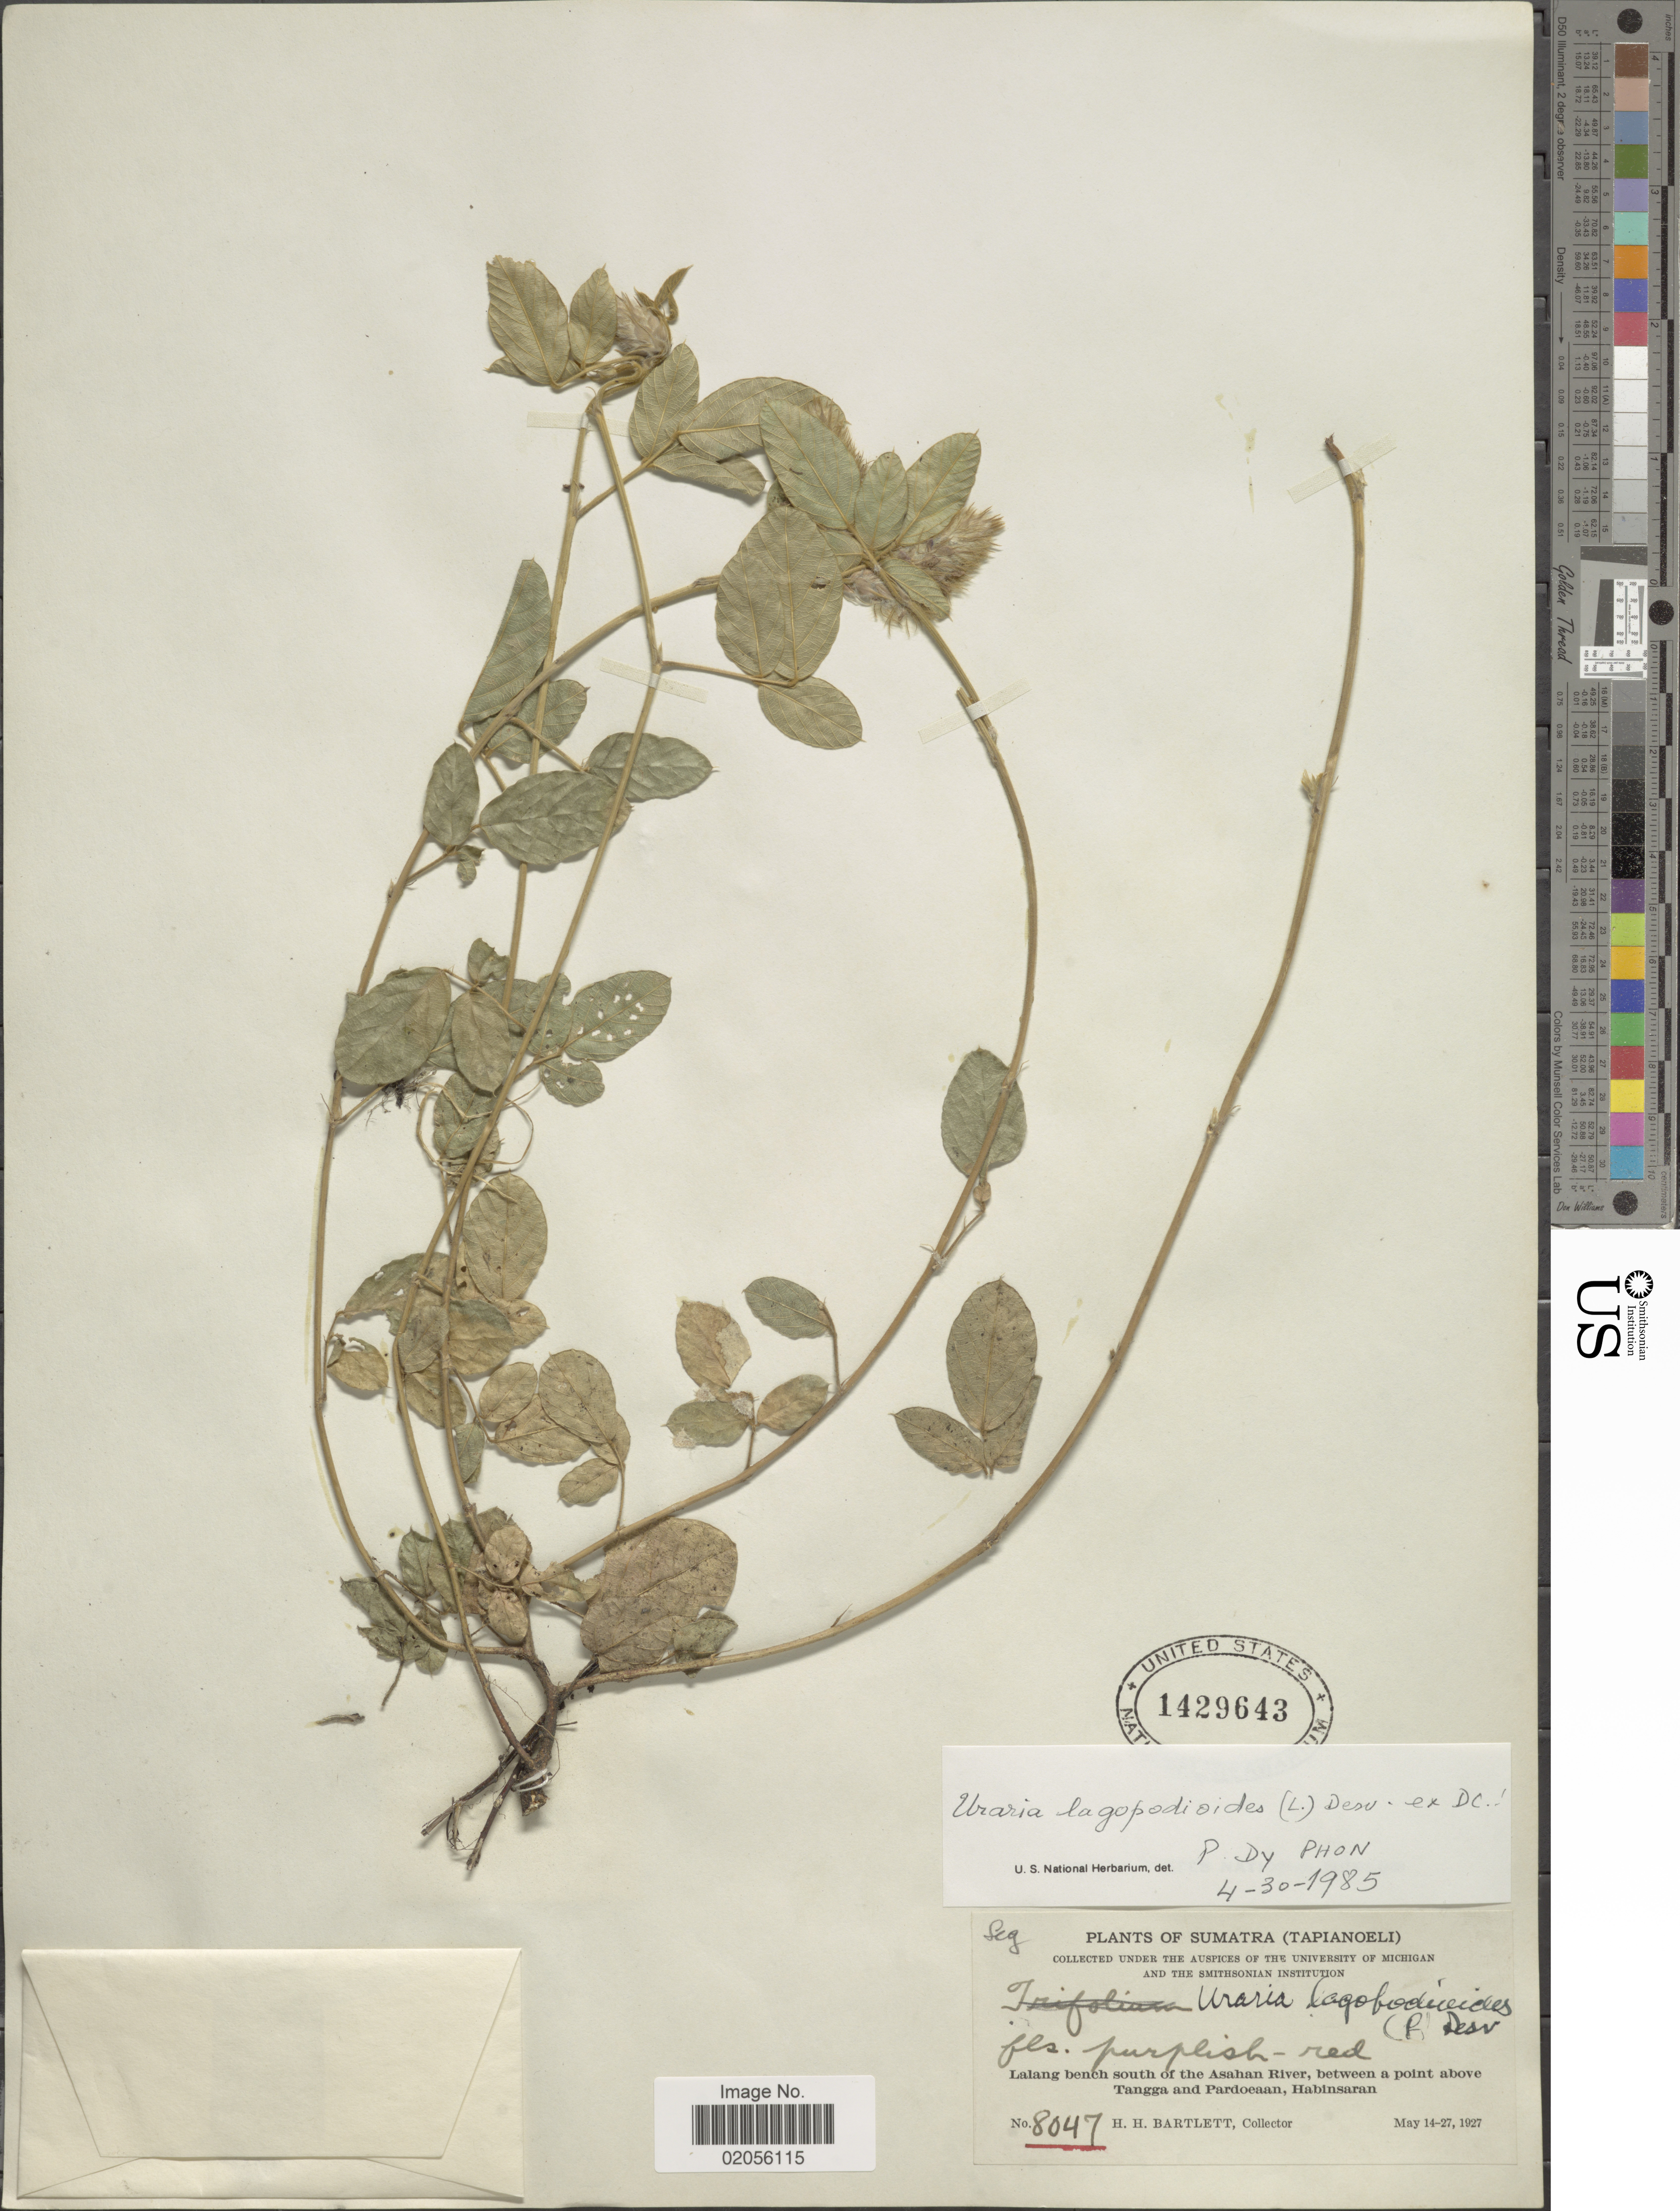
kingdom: Plantae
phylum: Tracheophyta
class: Magnoliopsida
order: Fabales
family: Fabaceae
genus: Uraria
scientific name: Uraria lagopodioides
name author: (L.) Desv. ex DC.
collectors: H. H. Bartlett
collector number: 8047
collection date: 1927-05-14/1927-05-27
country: Indonesia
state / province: Sumatra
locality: (Tapianoeli). Lalang bench south of the Asahan River, between a point above Tangga and Pardoean, Habinsaran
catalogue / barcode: US 1429643